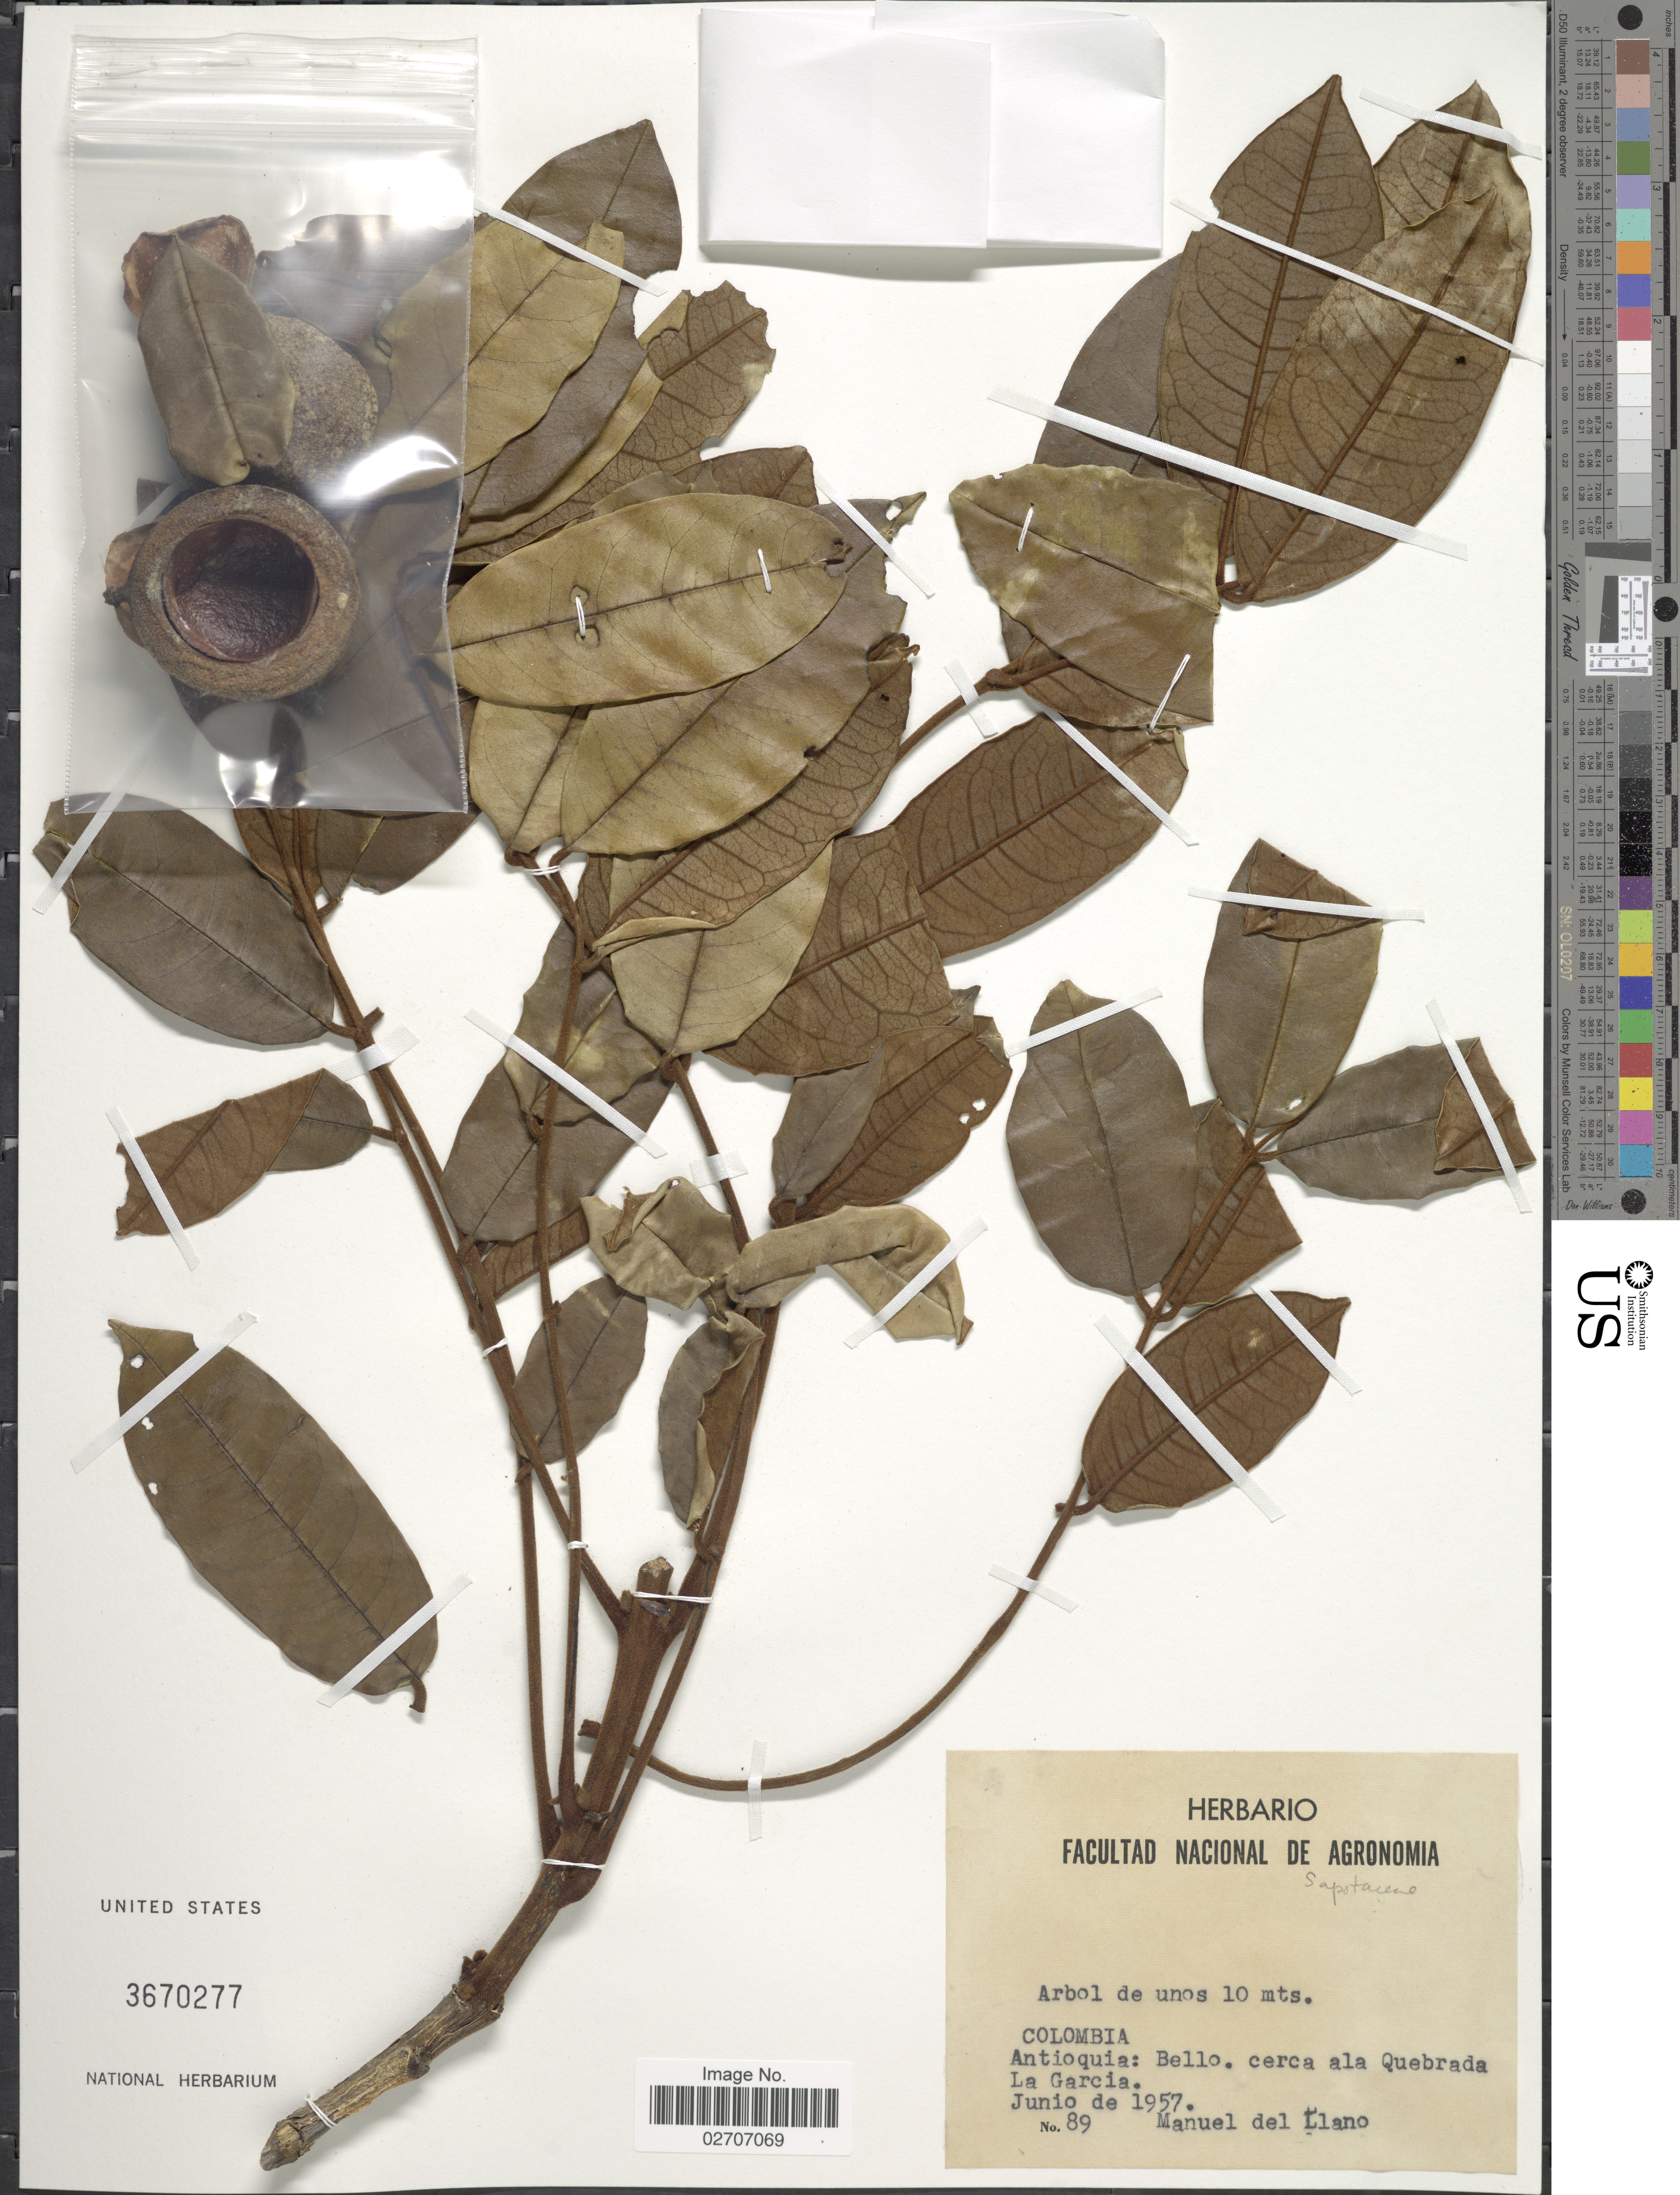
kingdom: Plantae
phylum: Tracheophyta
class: Magnoliopsida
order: Ericales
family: Sapotaceae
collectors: M. d. Llano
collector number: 89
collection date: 1957-06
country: Colombia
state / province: Antioquia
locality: Bello. cerca ala Quebrada La Garcia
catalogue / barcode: US 3670277